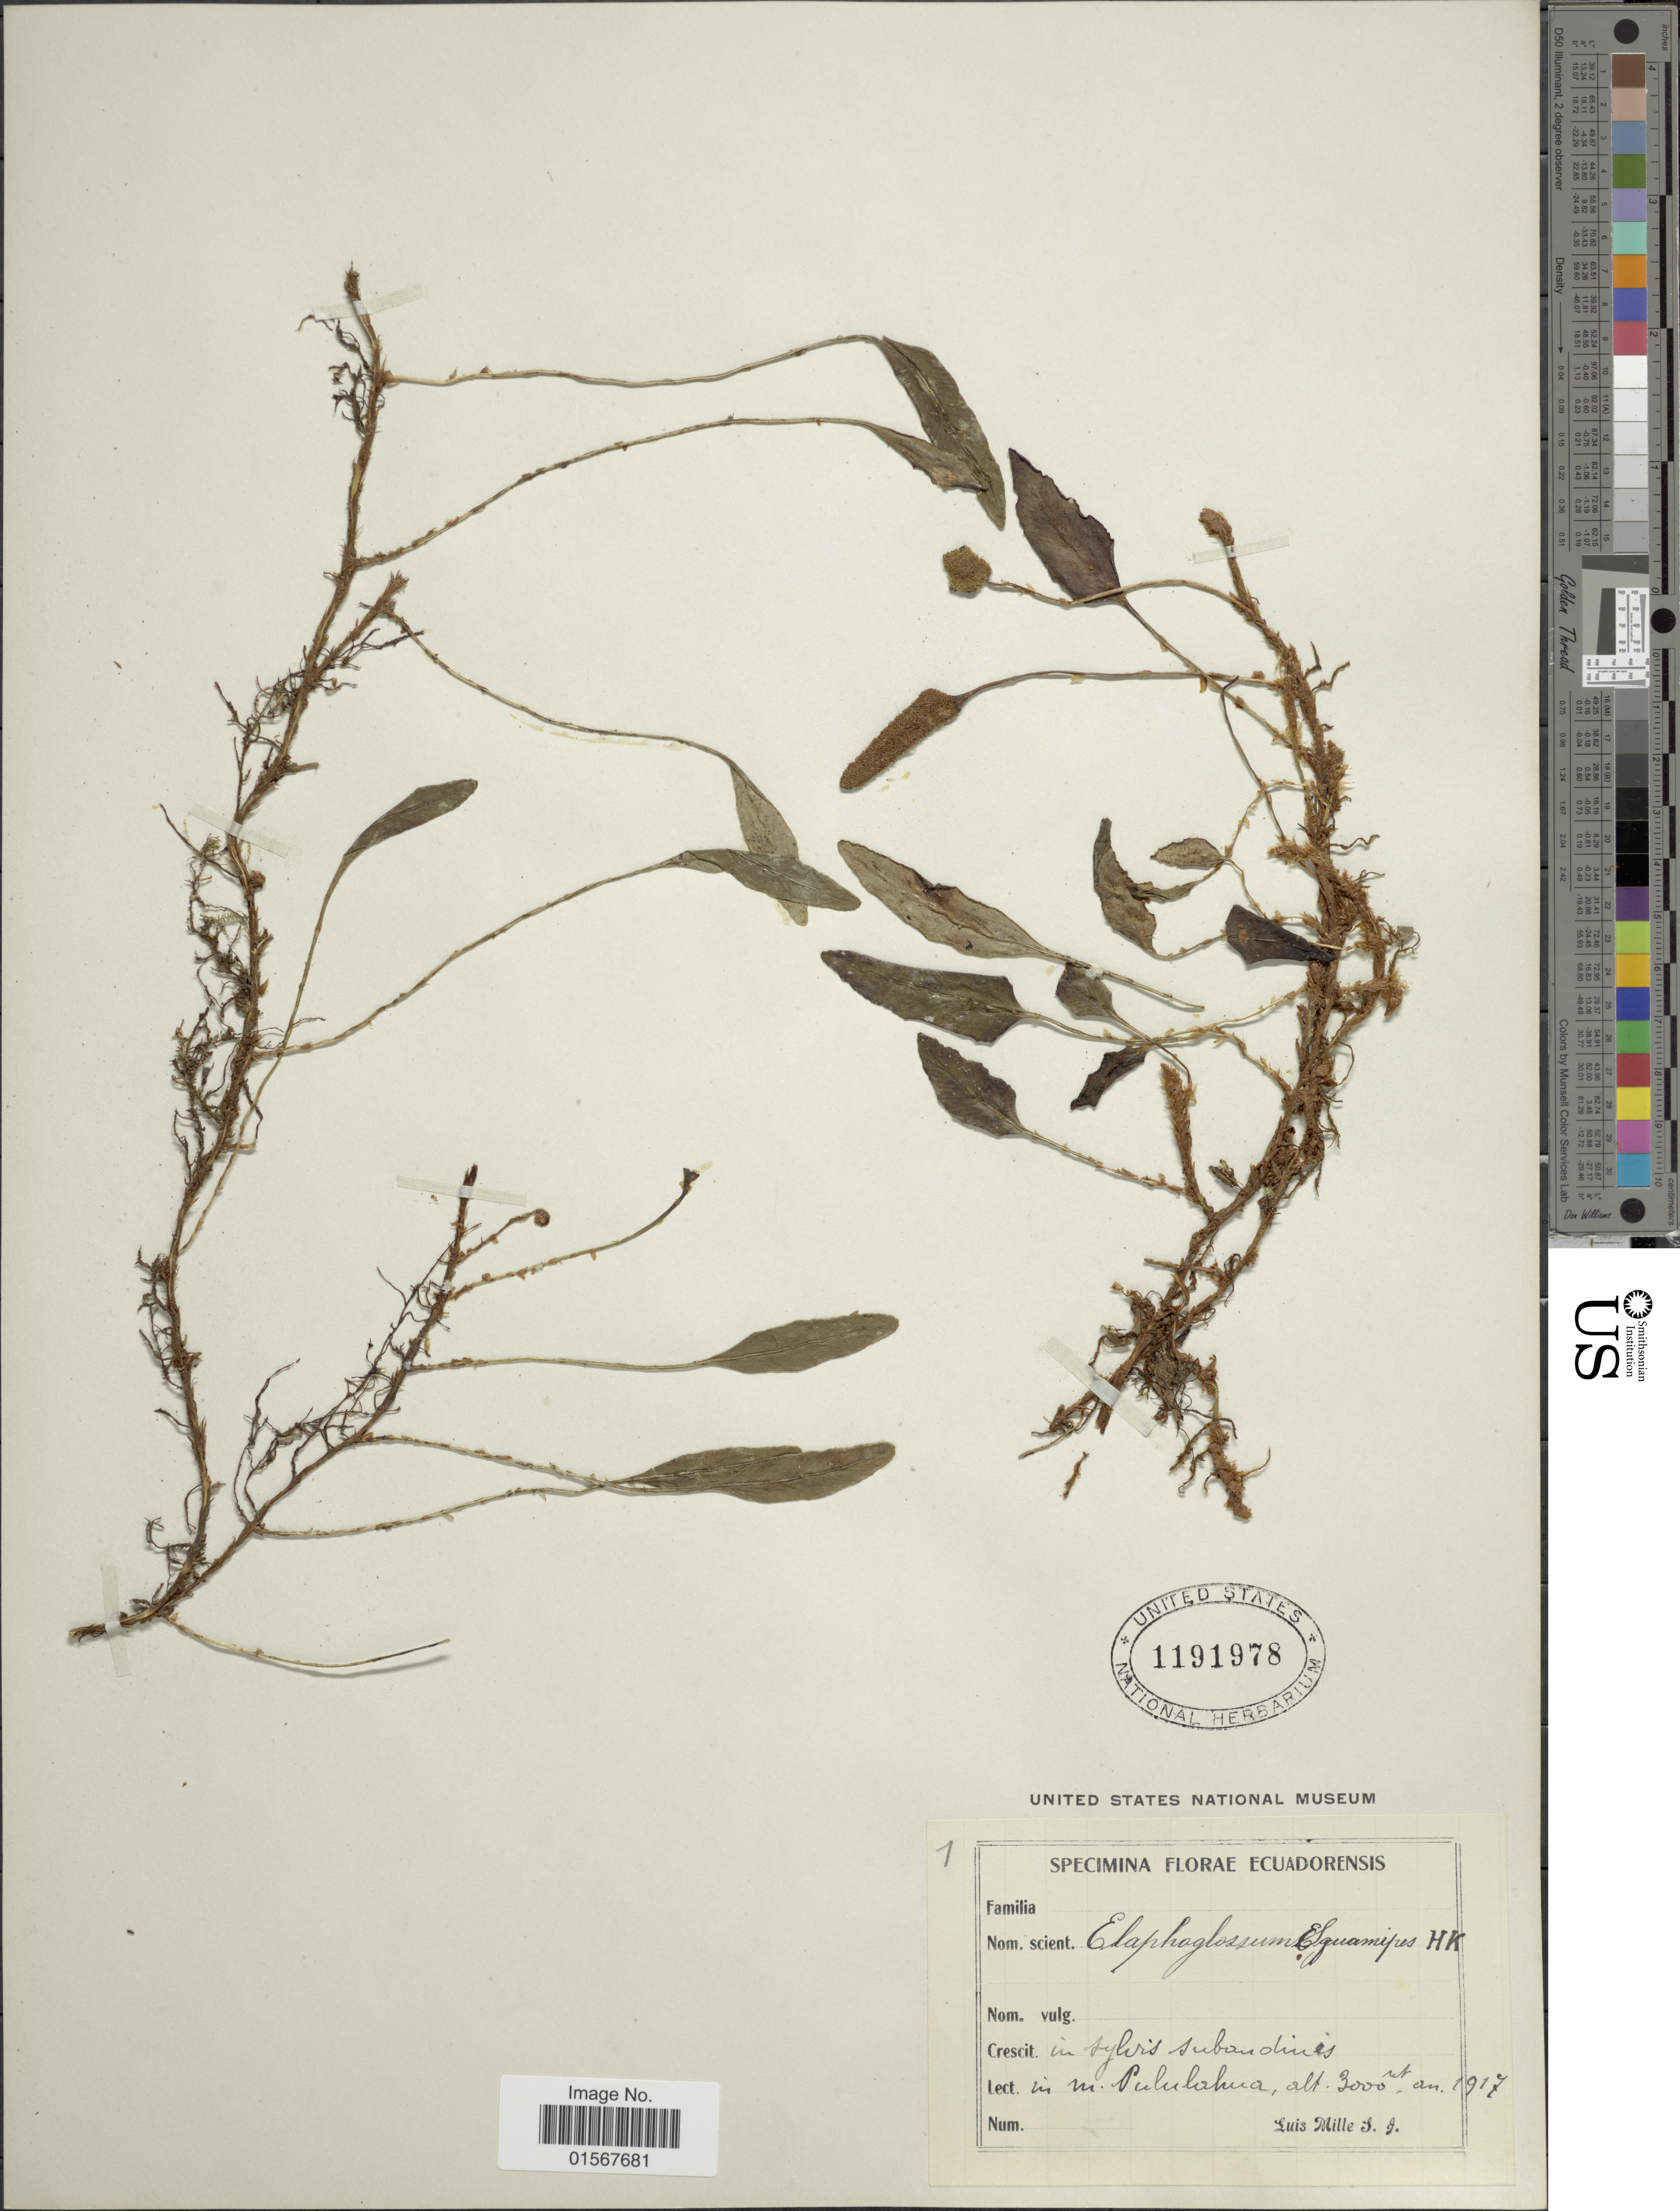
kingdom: Plantae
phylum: Tracheophyta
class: Polypodiopsida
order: Polypodiales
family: Dryopteridaceae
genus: Elaphoglossum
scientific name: Elaphoglossum squamipes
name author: (Hook.) T. Moore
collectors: L. Mille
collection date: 1917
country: Ecuador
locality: In Sylvis Subandinis In m. Pululahua.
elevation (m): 3000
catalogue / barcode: US 1191978